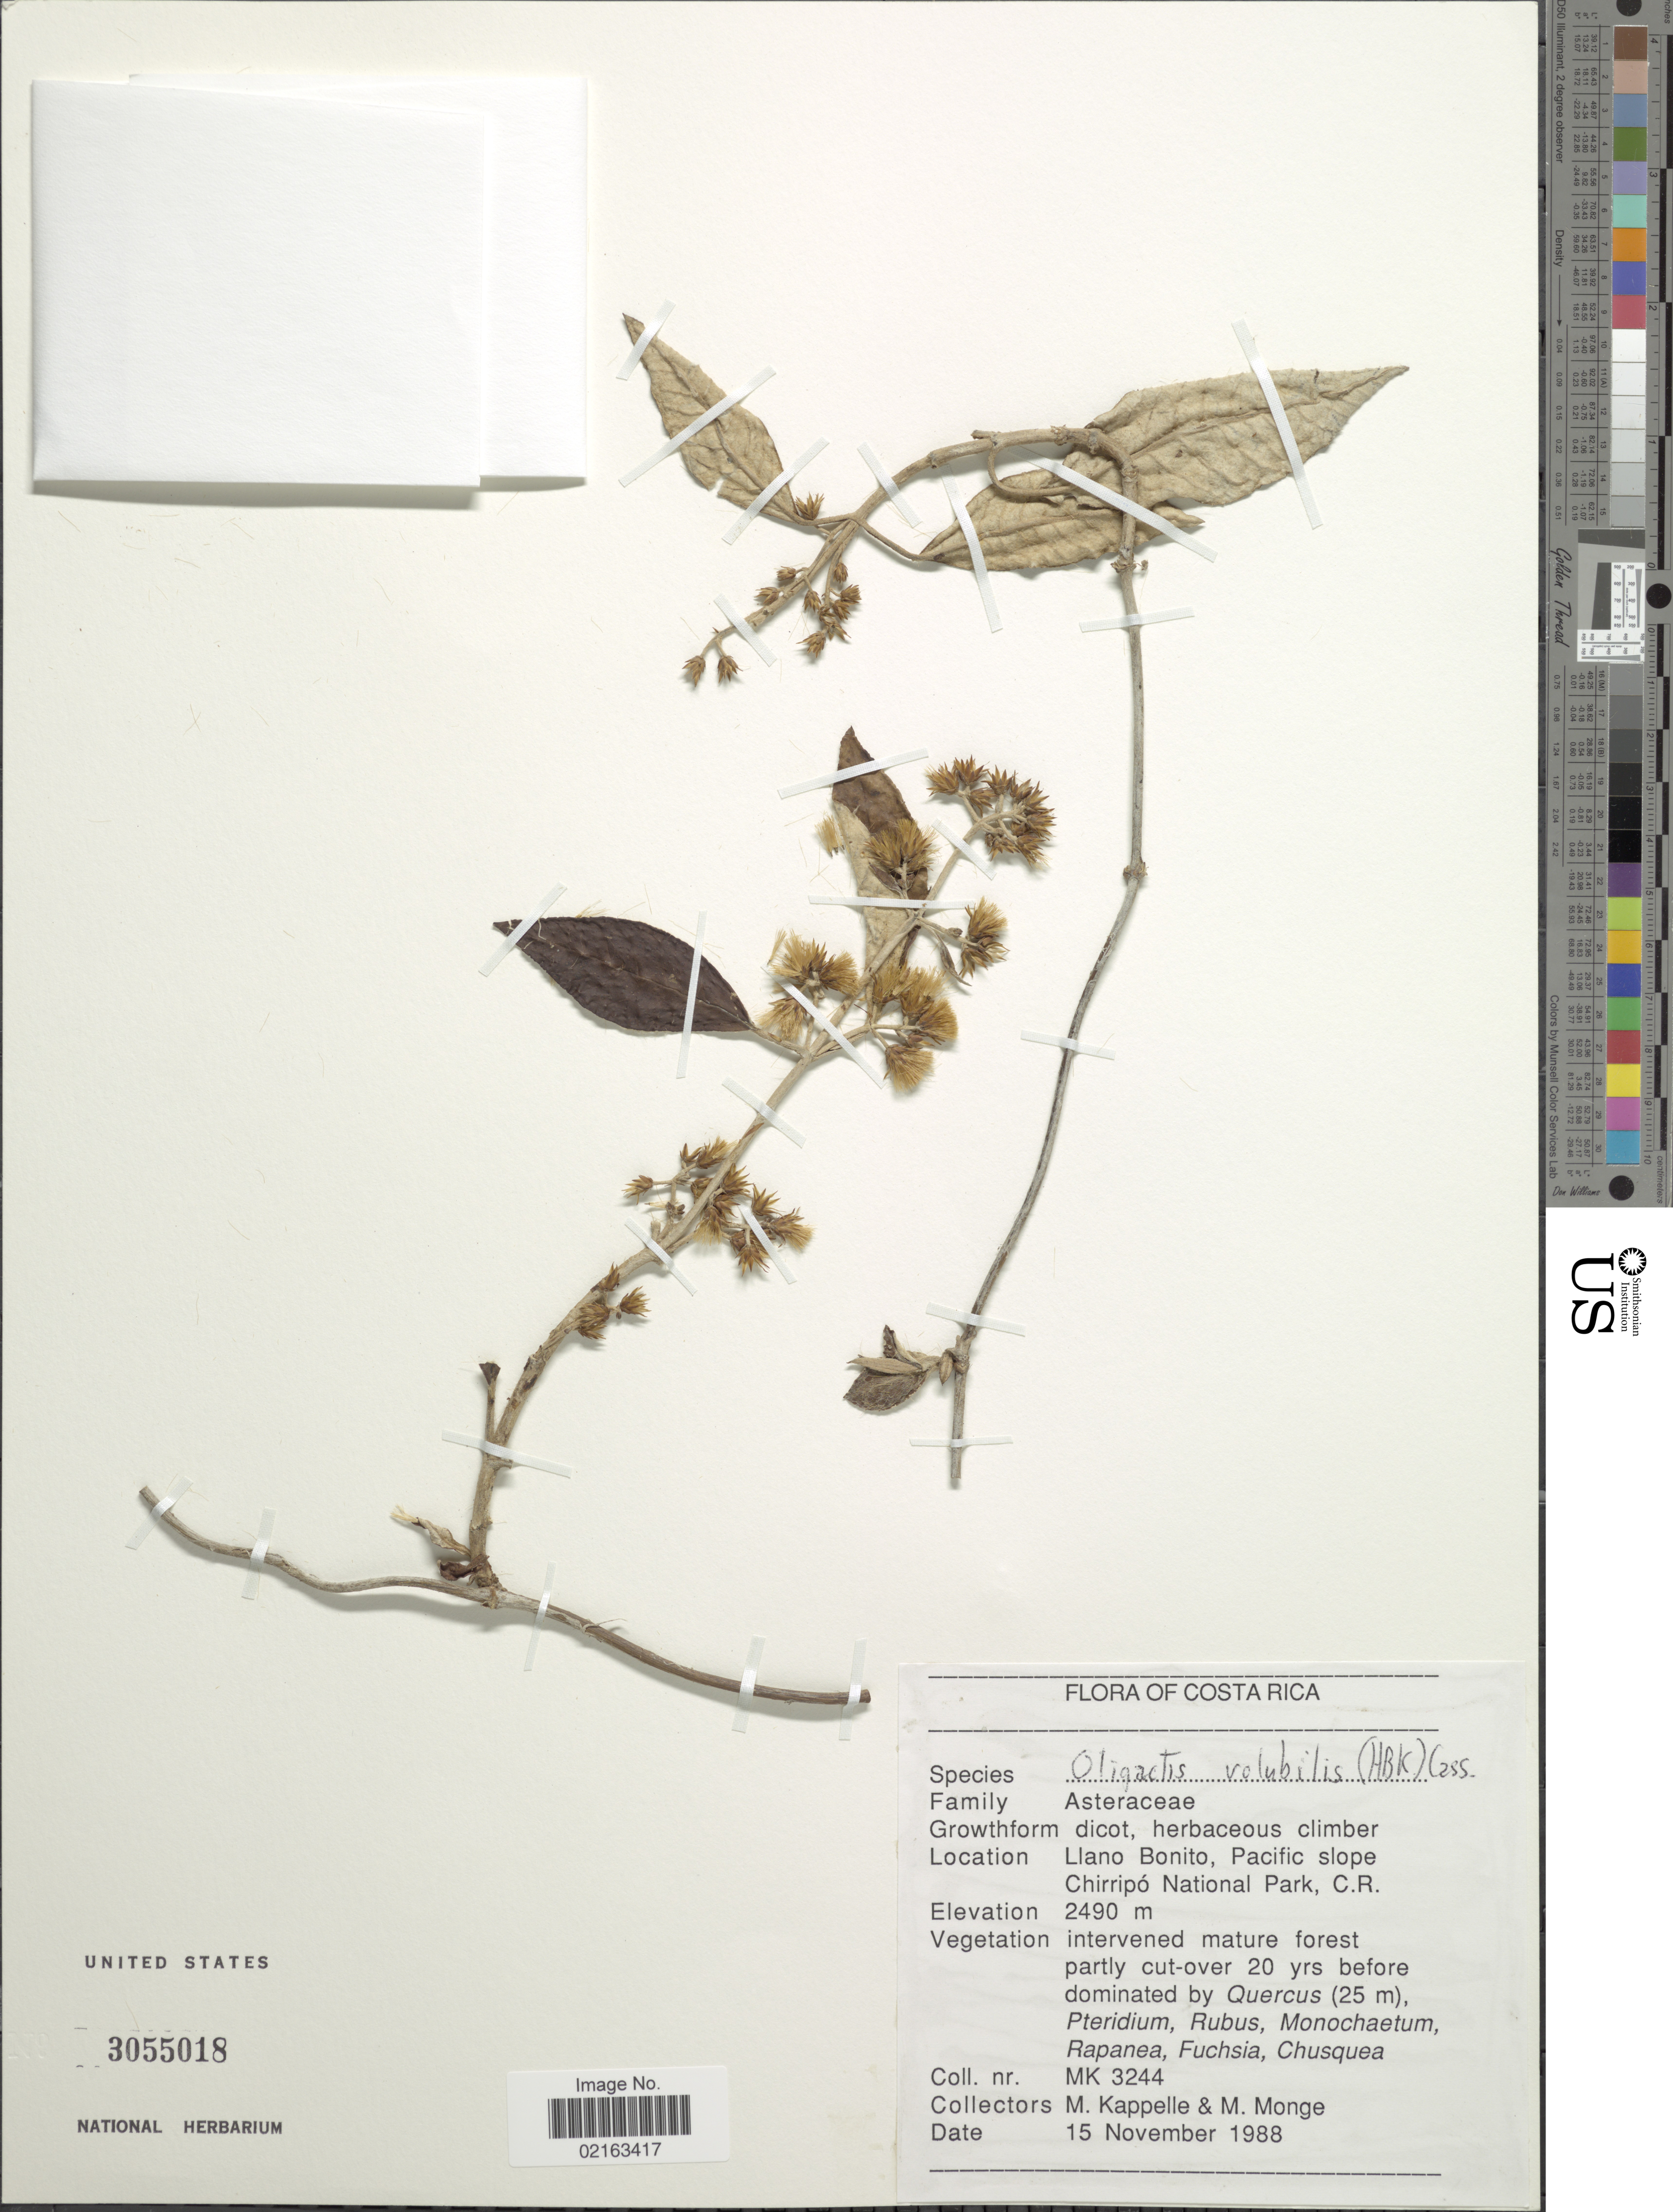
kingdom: Plantae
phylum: Tracheophyta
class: Magnoliopsida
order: Asterales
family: Asteraceae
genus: Oligactis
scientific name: Oligactis volubilis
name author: (Kunth) Cass.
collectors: M. Kappelle & M. Monge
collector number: MK 3244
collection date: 1988-11-15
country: Costa Rica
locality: Llano Bonito, Pacific slope Chirripó National Park, C.R.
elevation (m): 2490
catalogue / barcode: US 3055018